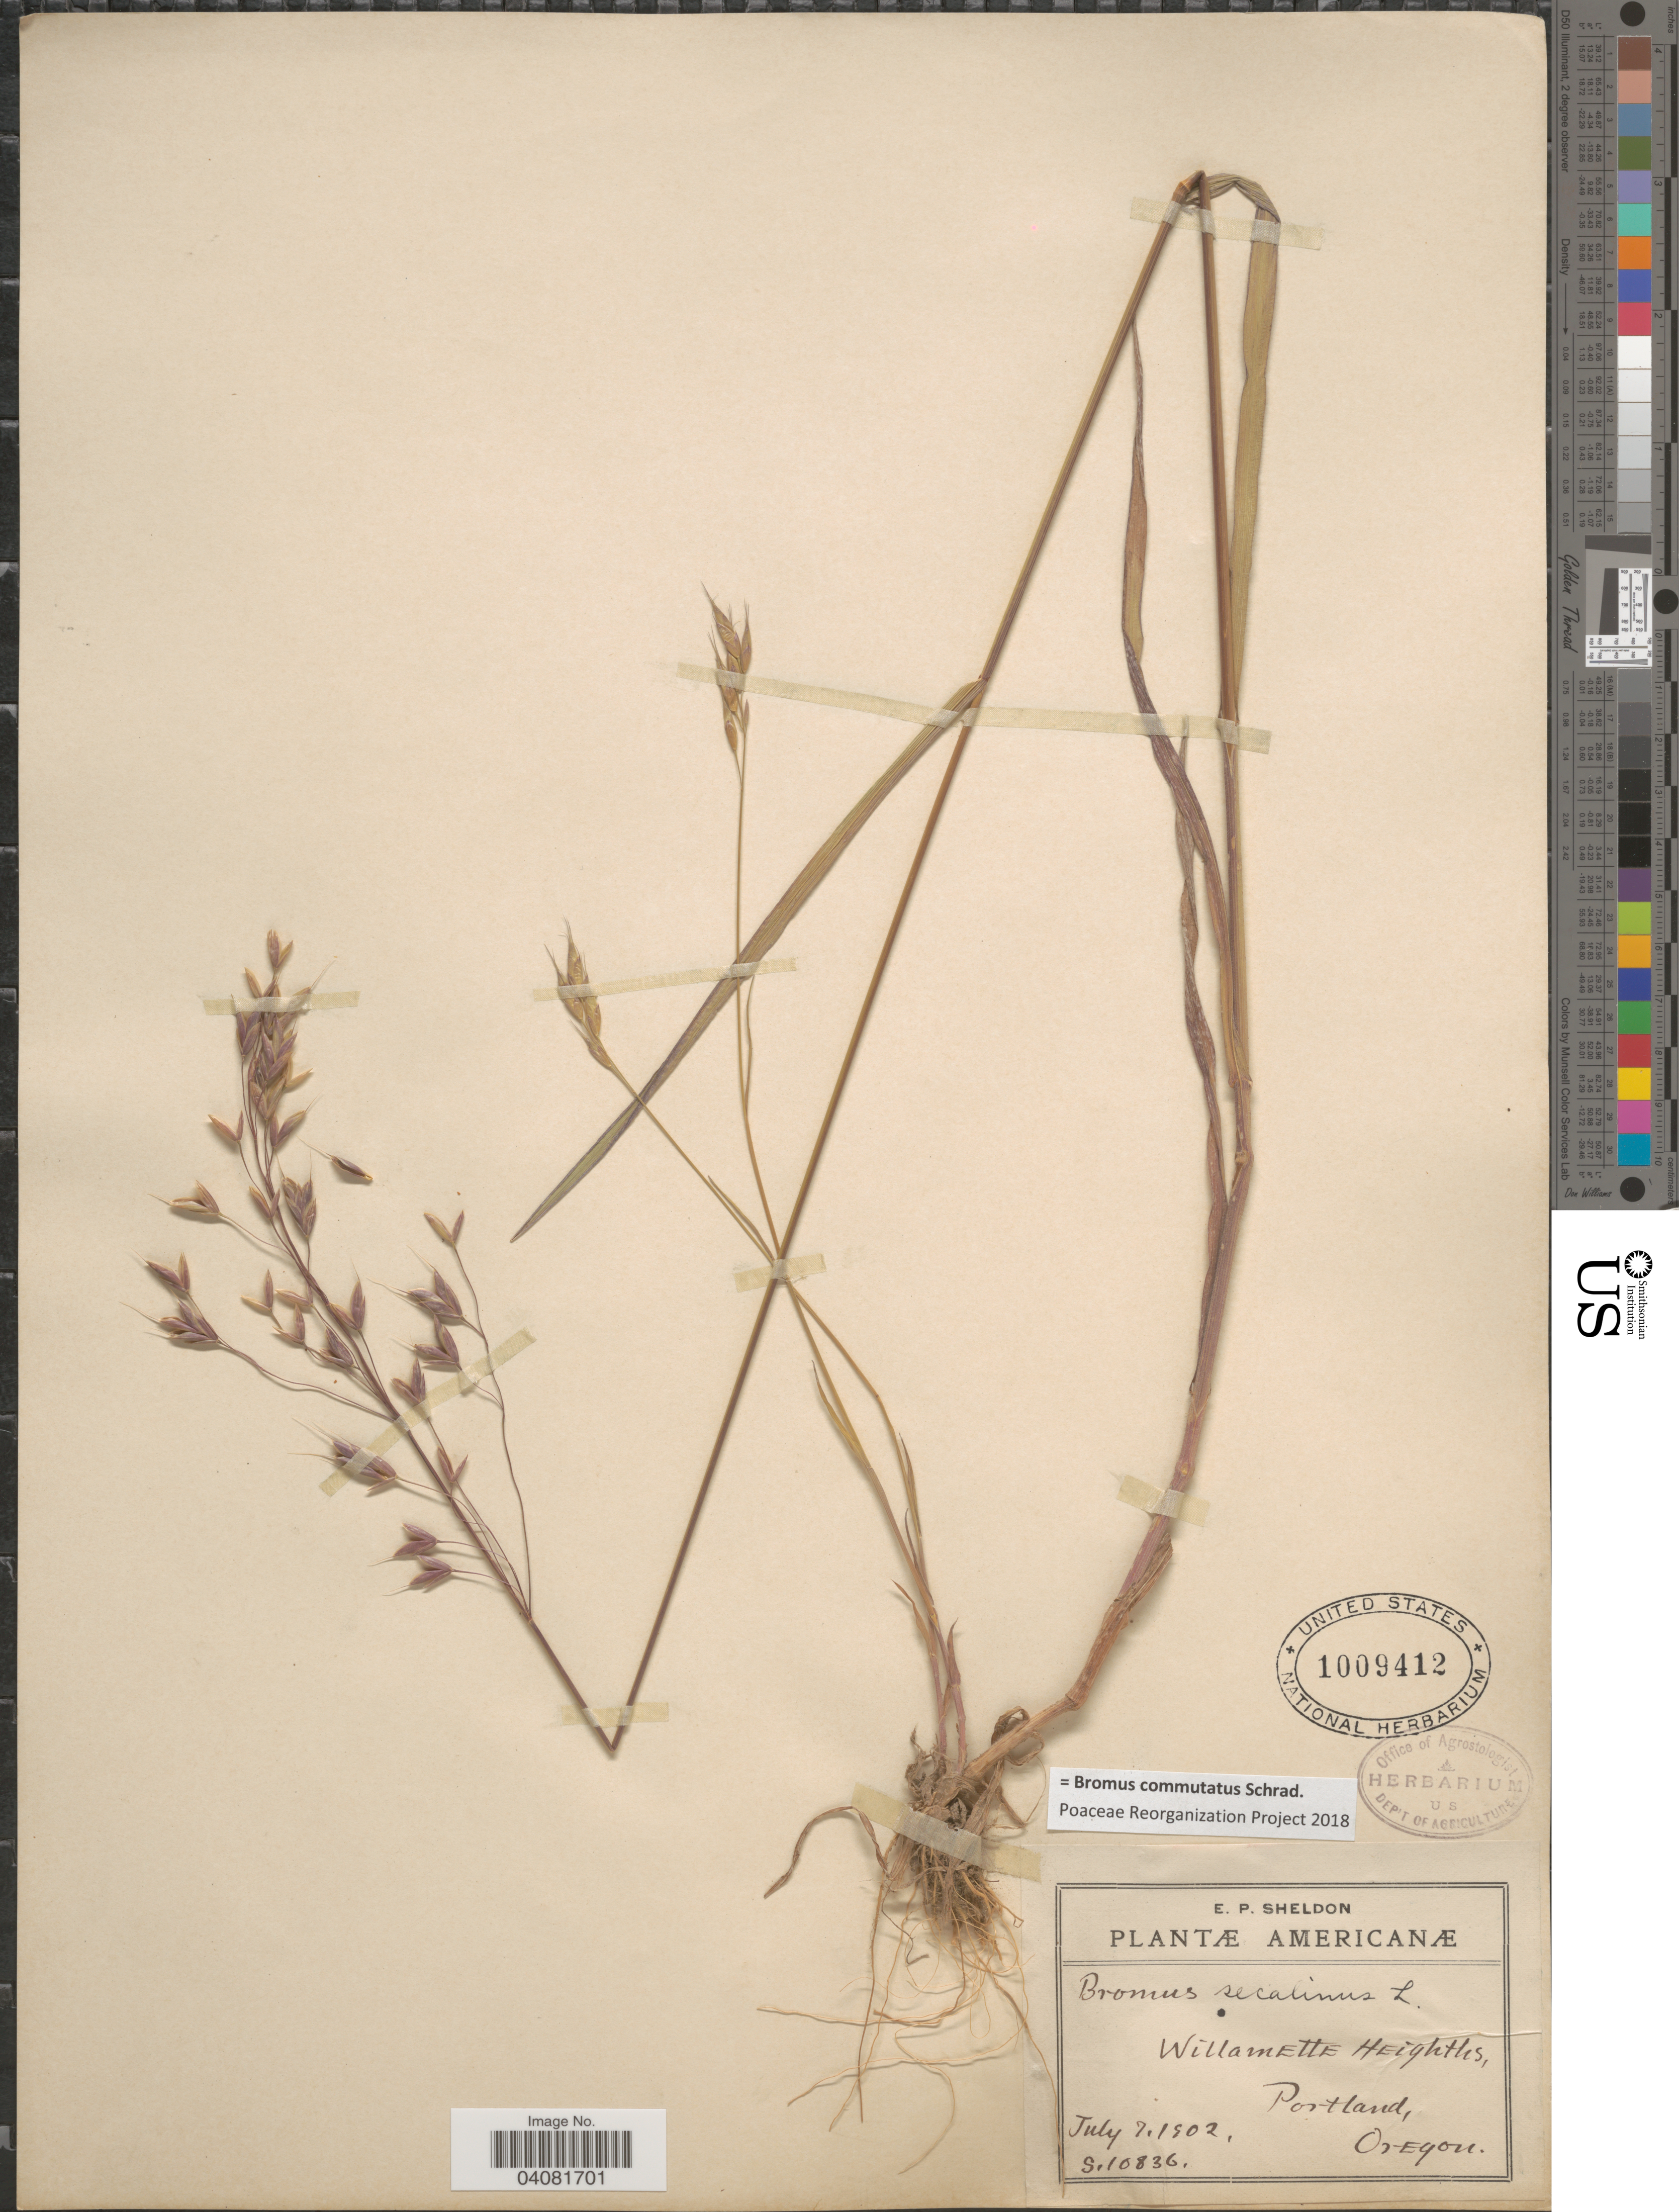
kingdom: Plantae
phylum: Tracheophyta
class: Liliopsida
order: Poales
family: Poaceae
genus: Bromus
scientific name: Bromus commutatus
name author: Schrad.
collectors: E. P. Sheldon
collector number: S10836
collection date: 1902-07-07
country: United States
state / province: Oregon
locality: Willamette Heights, Portland.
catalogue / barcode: US 1009412